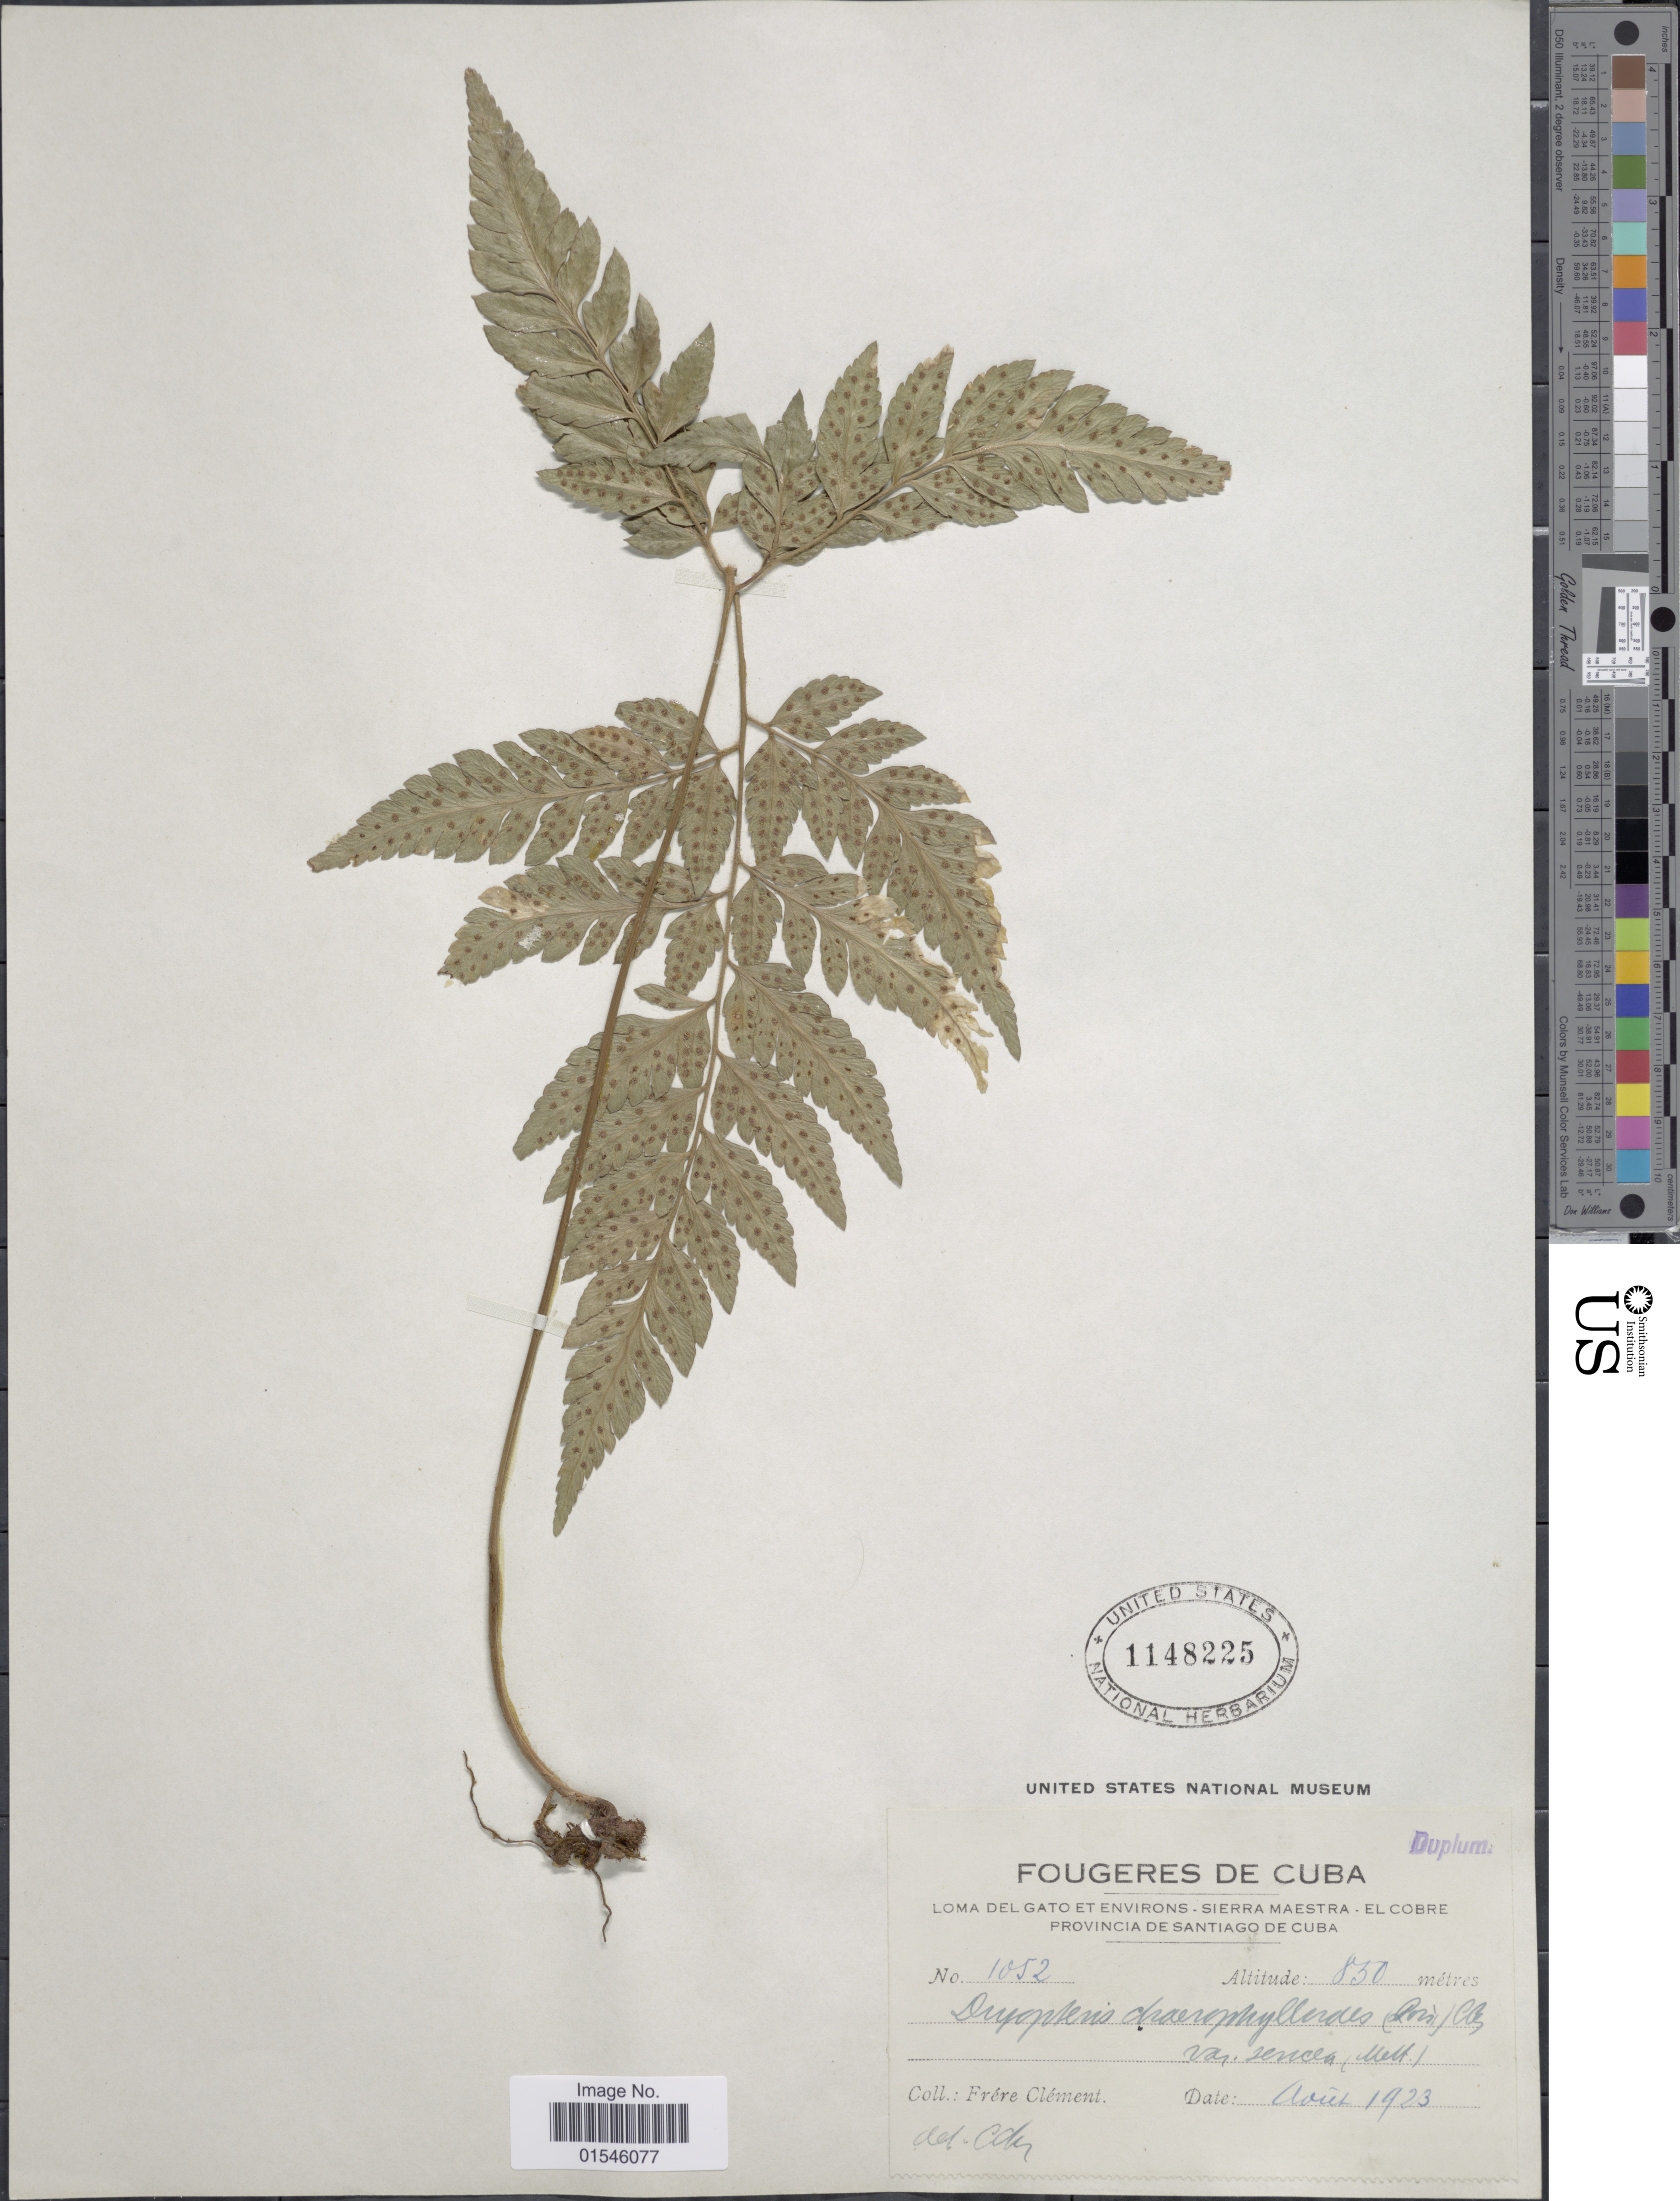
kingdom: Plantae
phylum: Tracheophyta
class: Polypodiopsida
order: Polypodiales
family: Dryopteridaceae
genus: Polystichopsis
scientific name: Polystichopsis chaerophylloides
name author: (Poir.) C.V. Morton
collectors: B. Clement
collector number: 1052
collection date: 1923-08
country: Cuba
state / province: Santiago de Cuba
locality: Loma del Gato et environs - Sierra Maestra - El Cobre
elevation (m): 850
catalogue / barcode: US 1148225